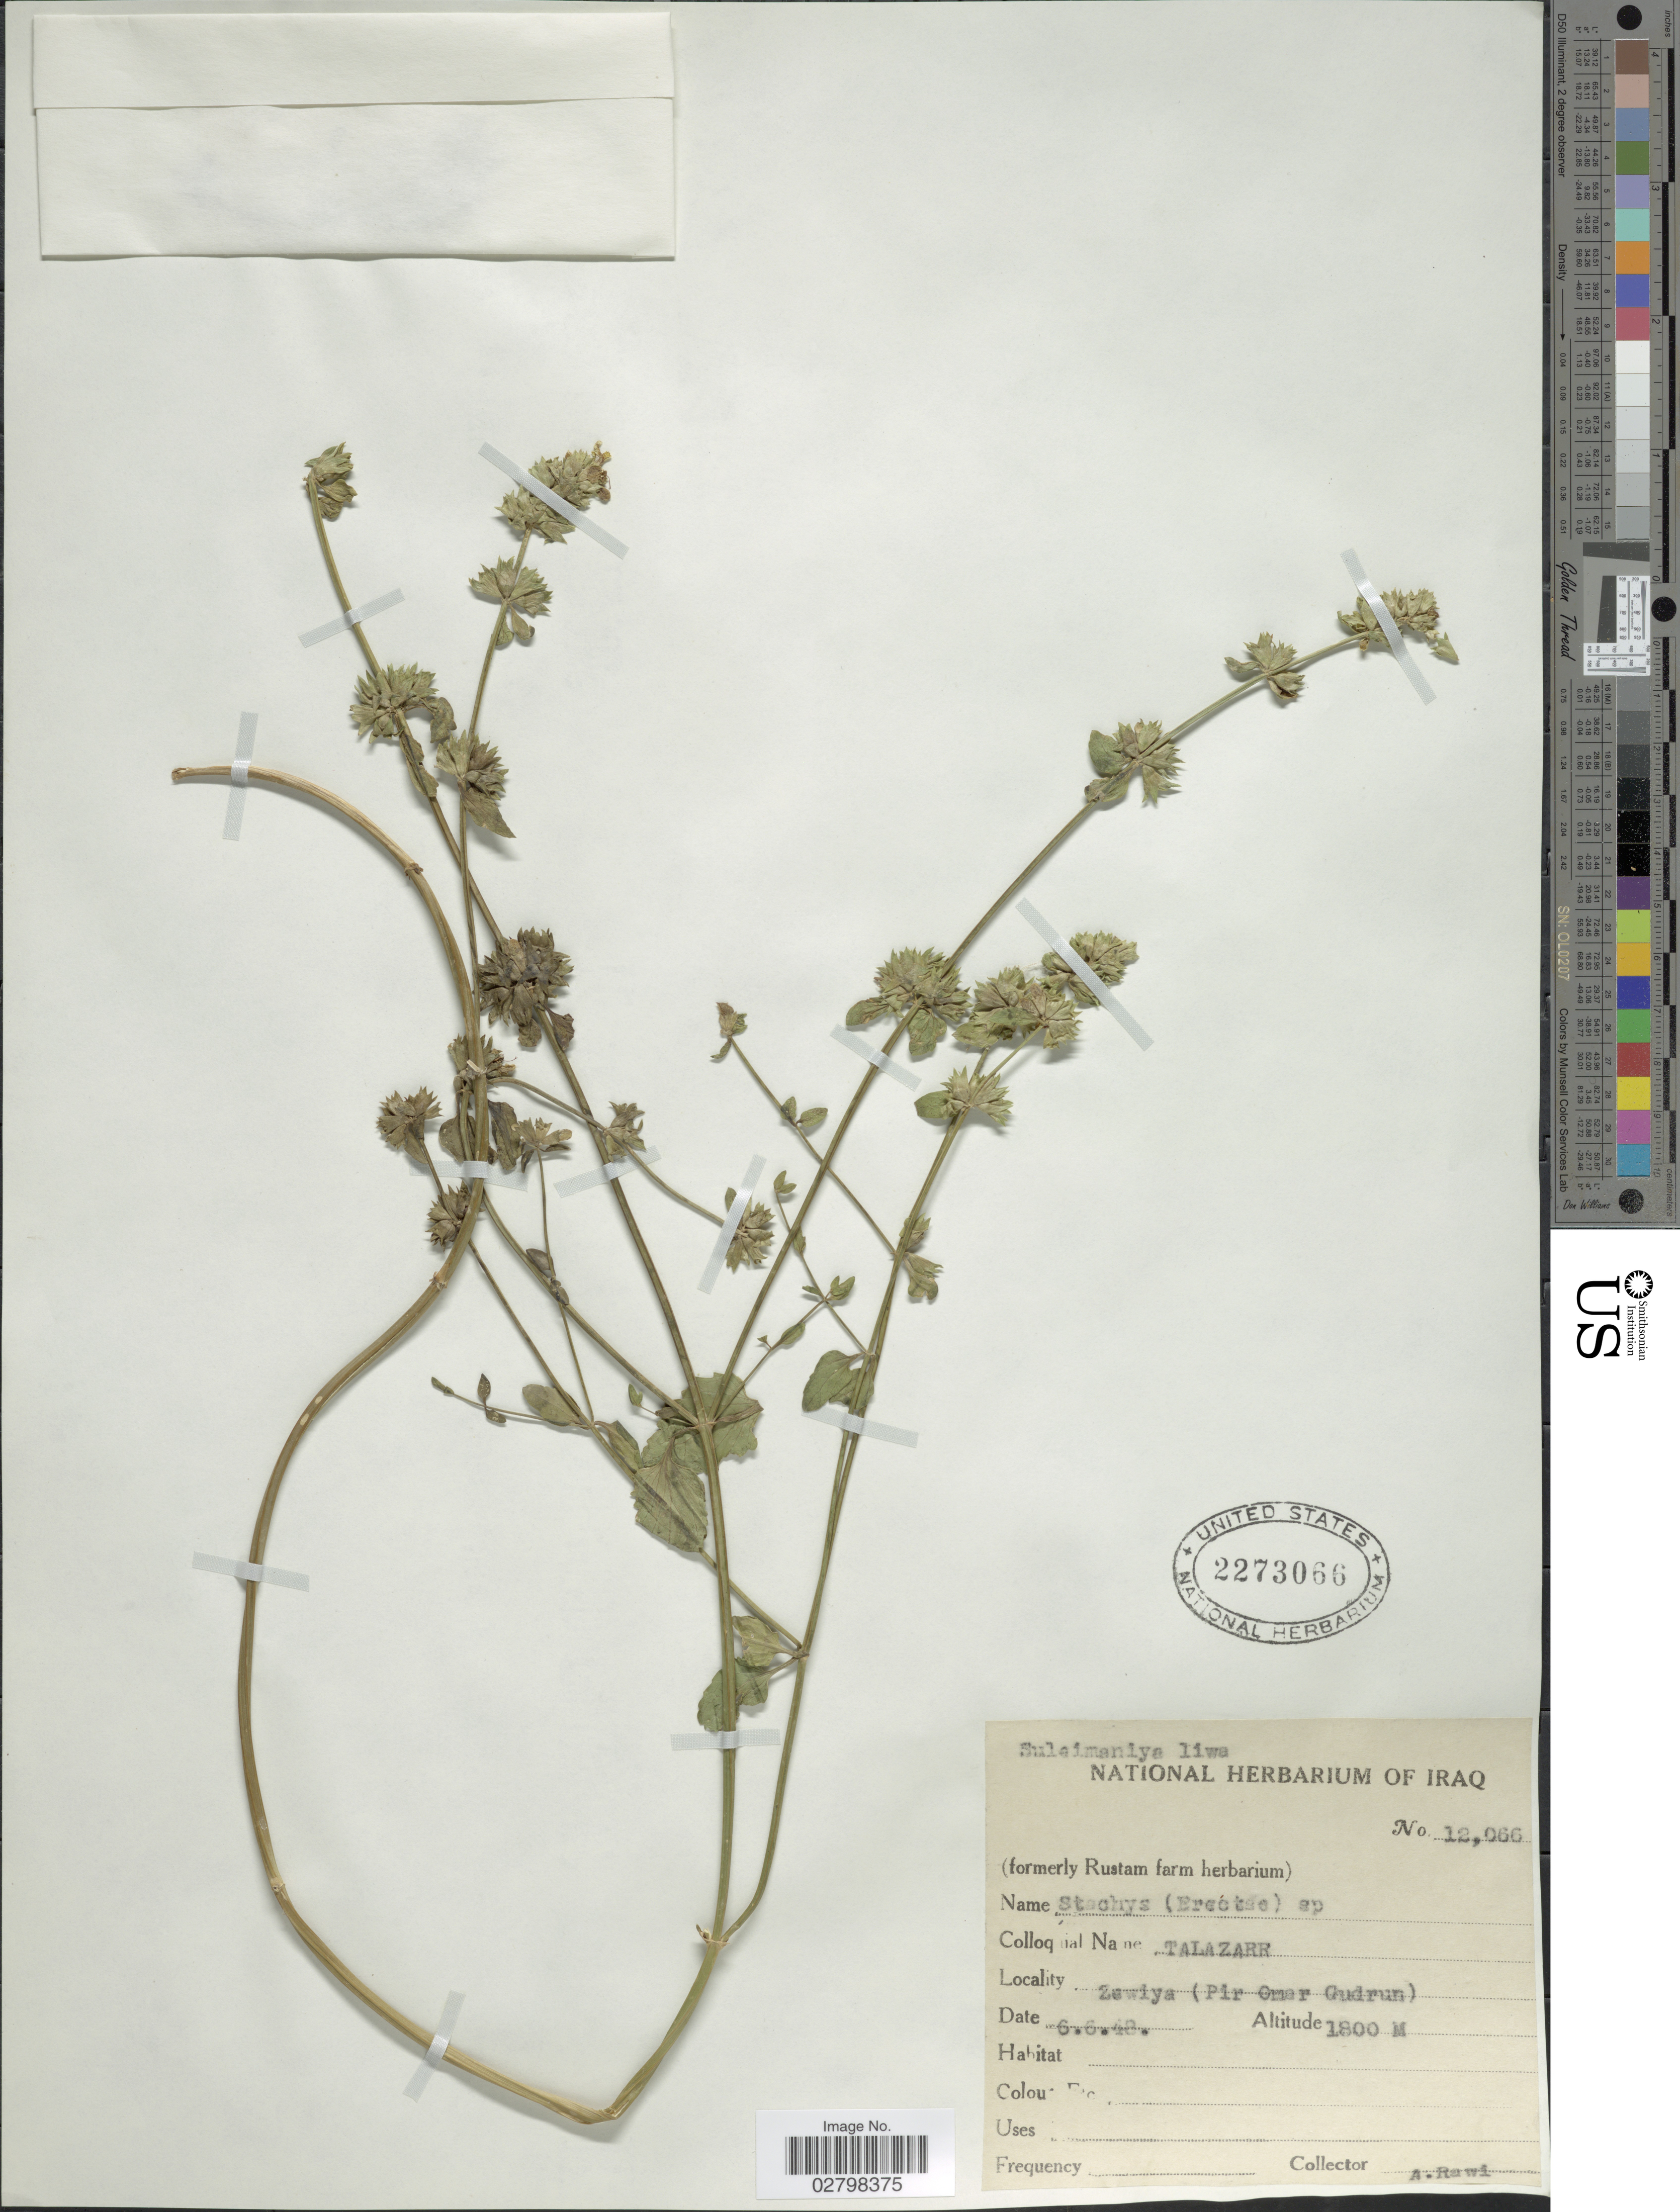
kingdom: Plantae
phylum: Tracheophyta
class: Magnoliopsida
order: Lamiales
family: Lamiaceae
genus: Stachys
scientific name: Stachys sp.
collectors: A. Rawi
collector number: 12066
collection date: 1948-06-06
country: Iraq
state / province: As Sulaymānīyah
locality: Zewiya (Pir Omar Gudrun). Suleimaniya liwa.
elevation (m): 1800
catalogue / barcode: US 2273066